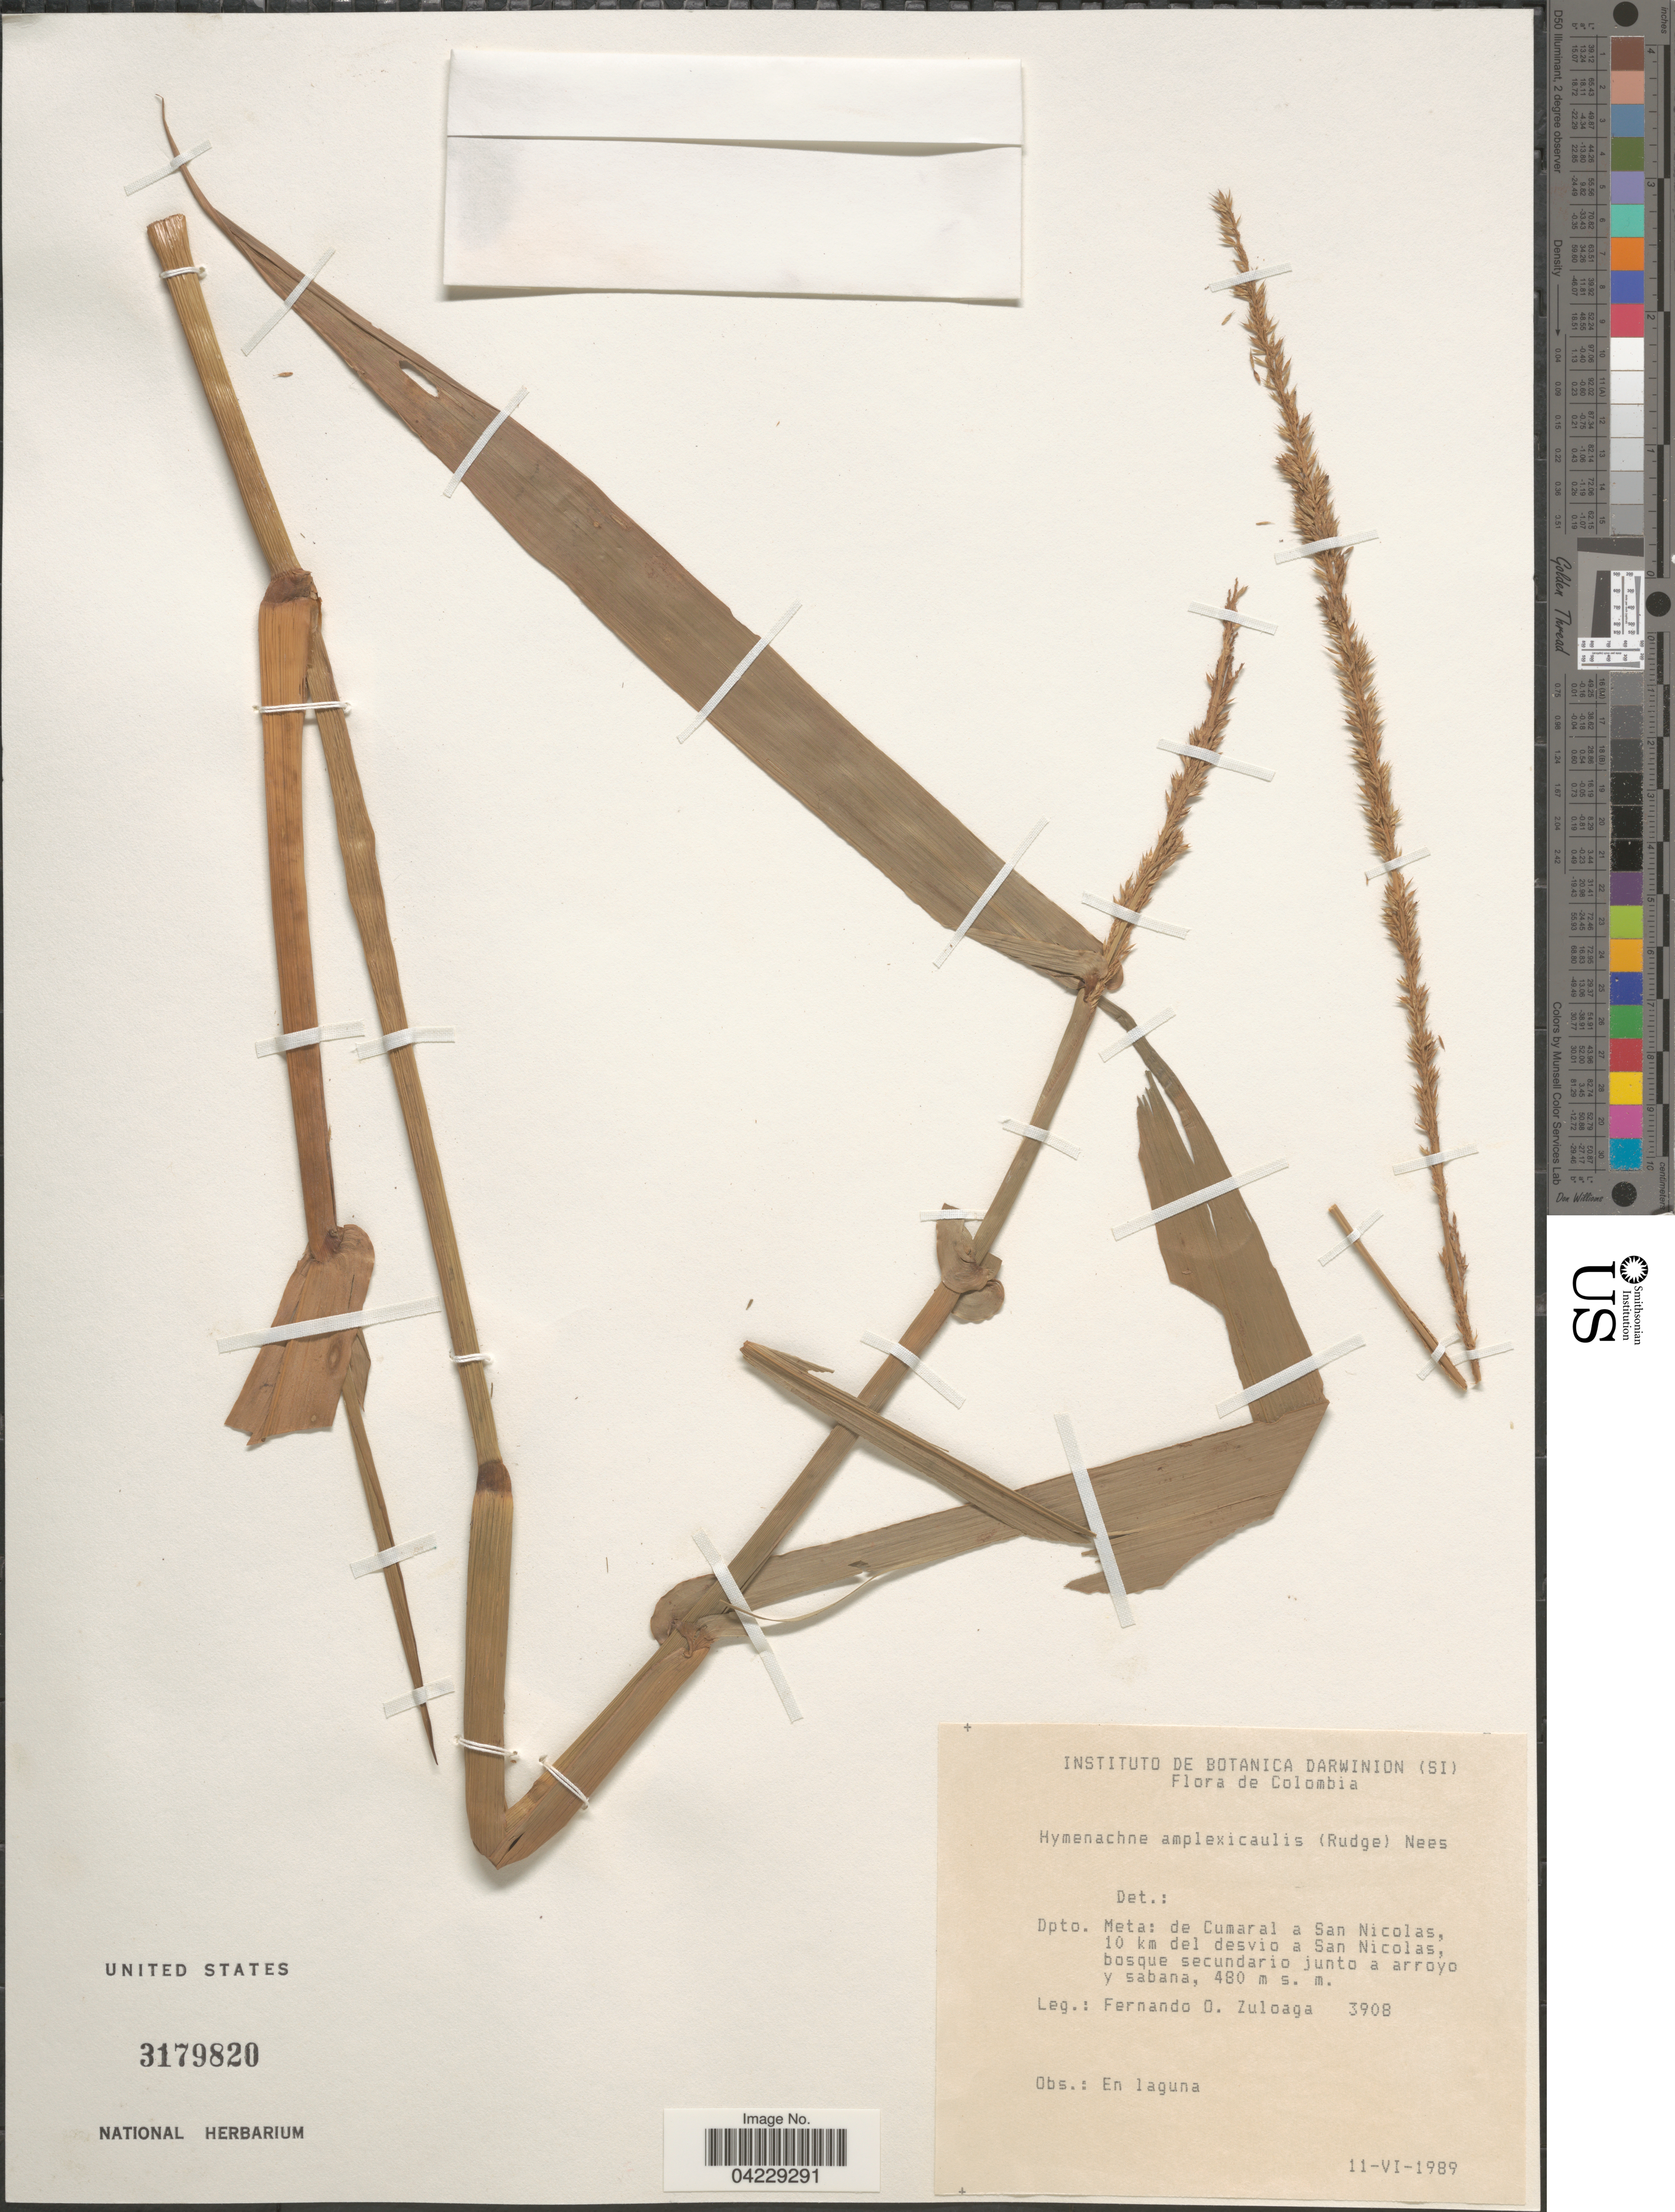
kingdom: Plantae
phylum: Tracheophyta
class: Liliopsida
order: Poales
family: Poaceae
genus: Hymenachne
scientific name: Hymenachne amplexicaulis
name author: (Rudge) Nees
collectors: F. O. Zuloaga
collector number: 3908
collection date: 1989-06-11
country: Colombia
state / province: Meta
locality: Dpto. Meta: de Cumaral a San Nicolas, 10 km del desvio a San Nicolas.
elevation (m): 480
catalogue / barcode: US 3179820